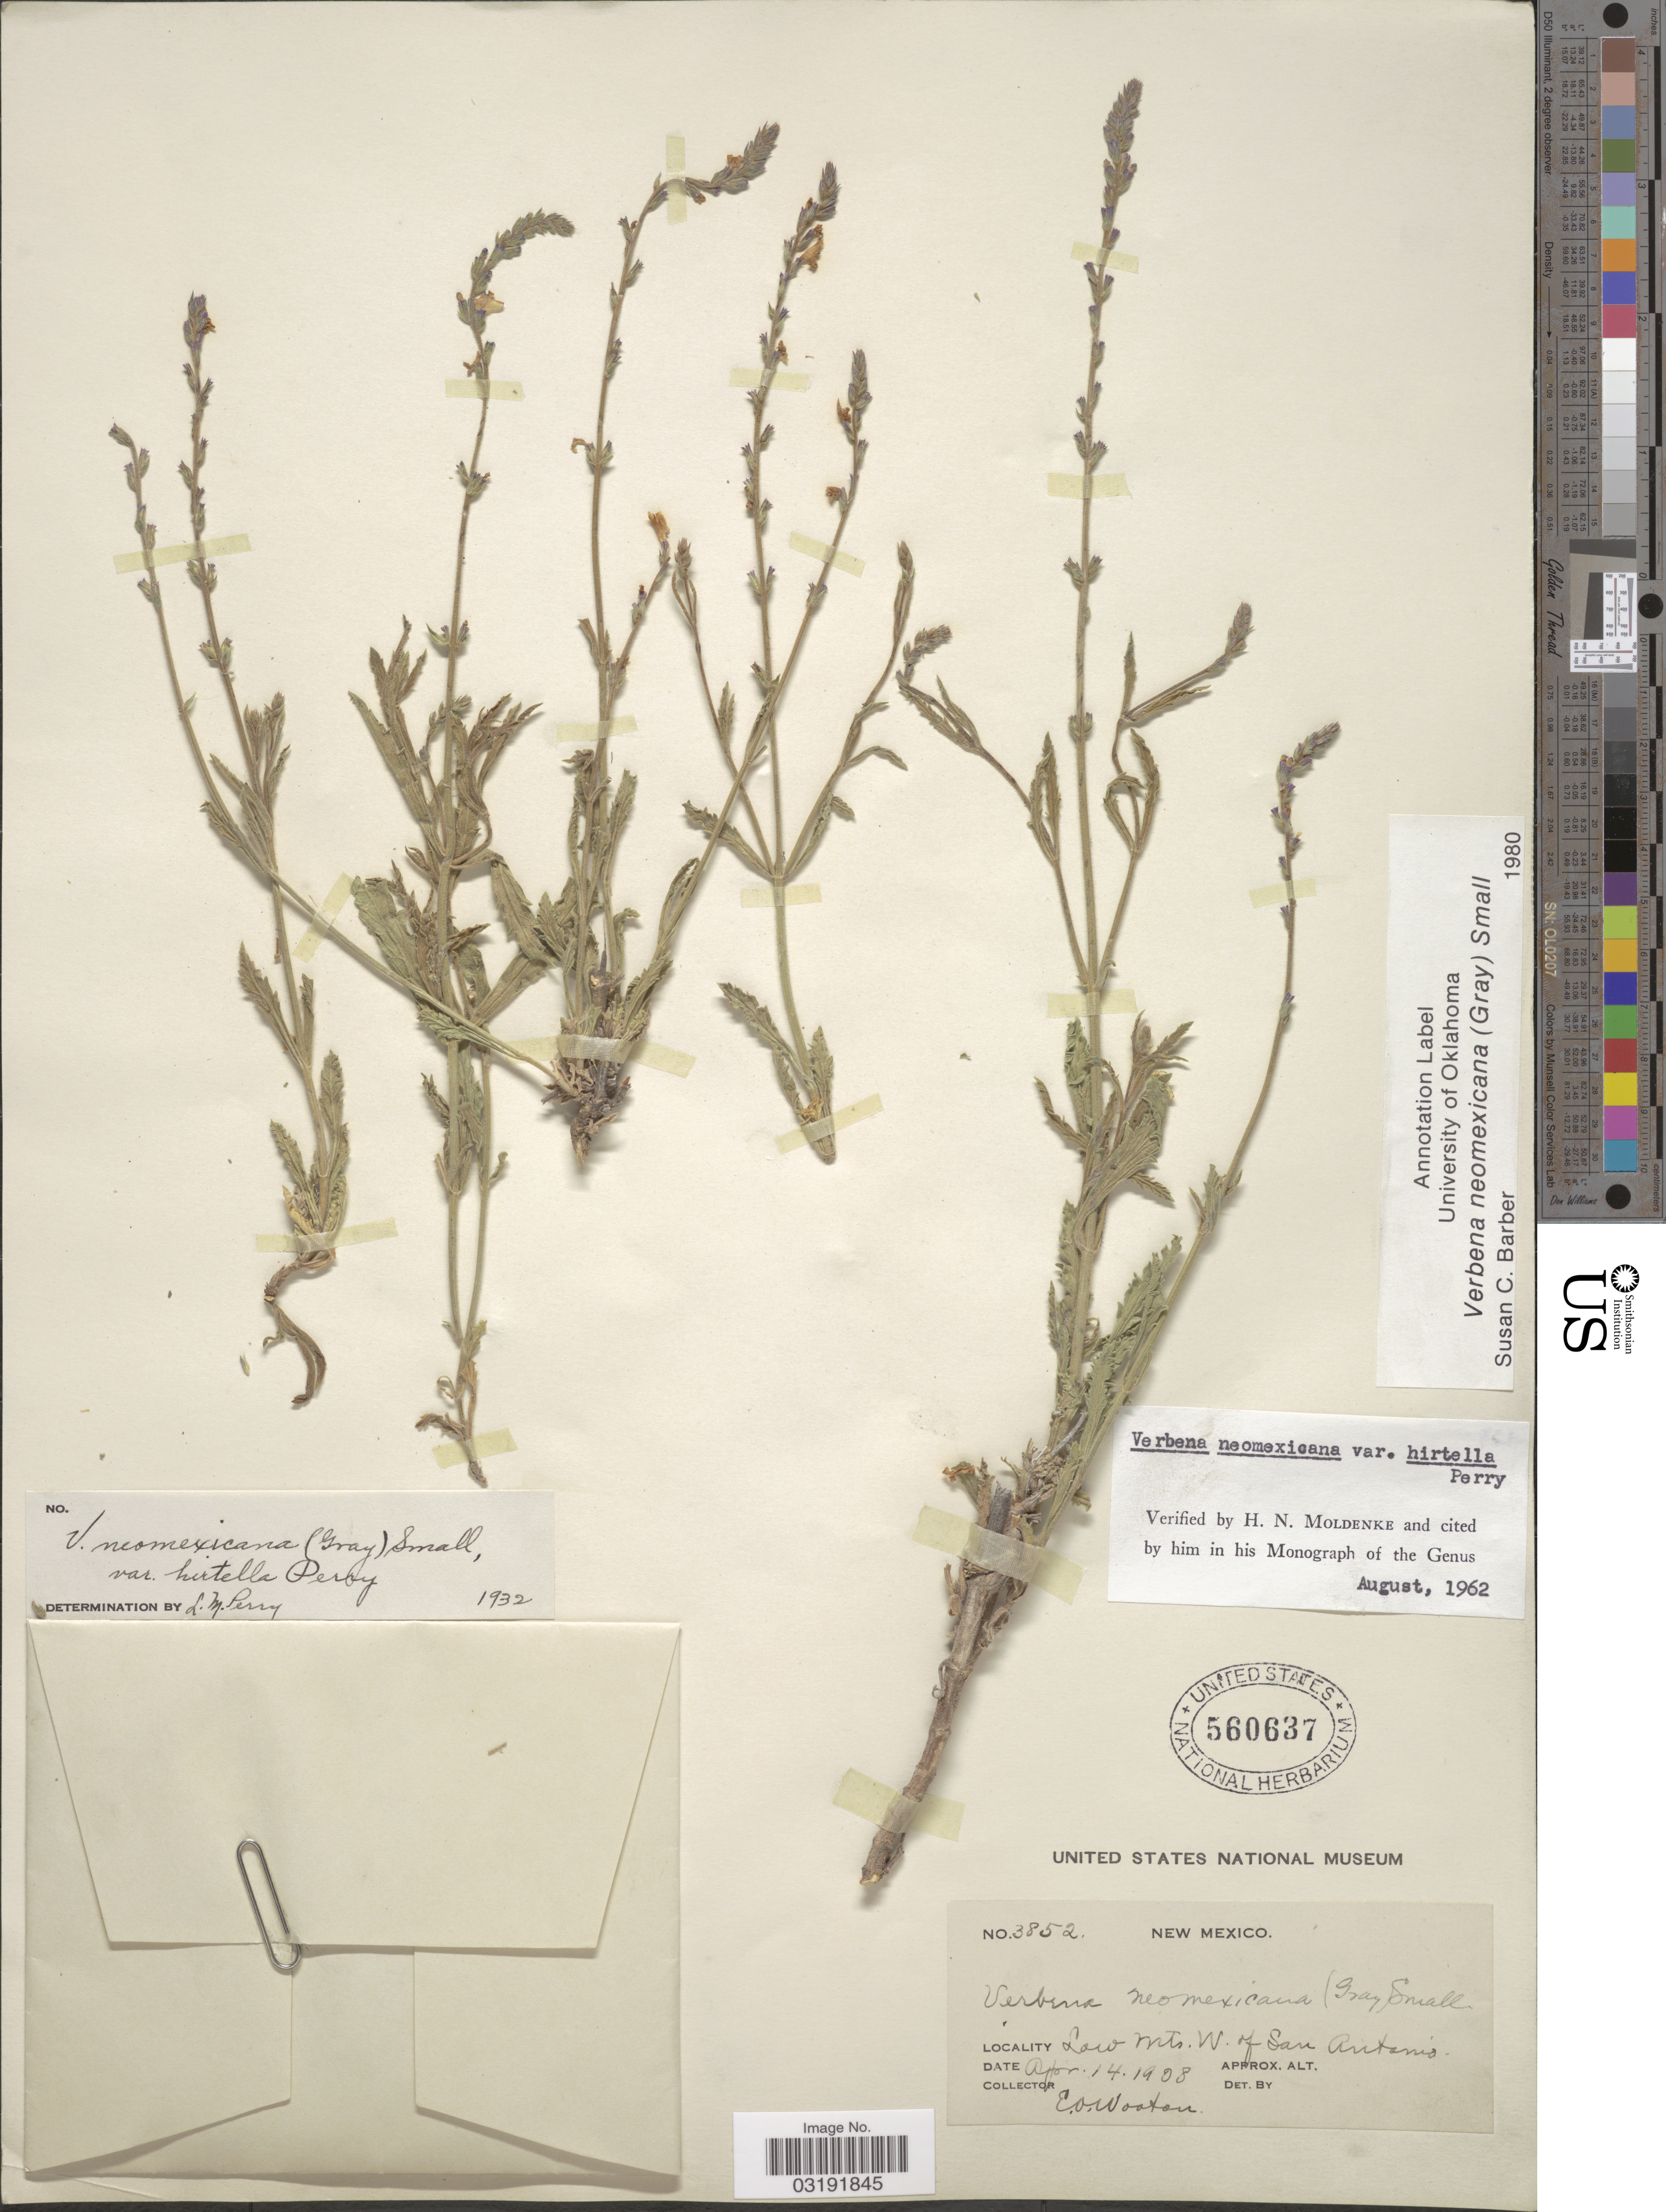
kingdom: Plantae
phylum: Tracheophyta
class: Magnoliopsida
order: Lamiales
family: Verbenaceae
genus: Verbena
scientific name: Verbena neomexicana var. hirtella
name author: L.M. Perry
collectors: E. O. Wooton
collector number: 3852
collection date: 1908-04-14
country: United States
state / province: New Mexico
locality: Low Mts. W. of San Antonio.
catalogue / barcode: US 560637